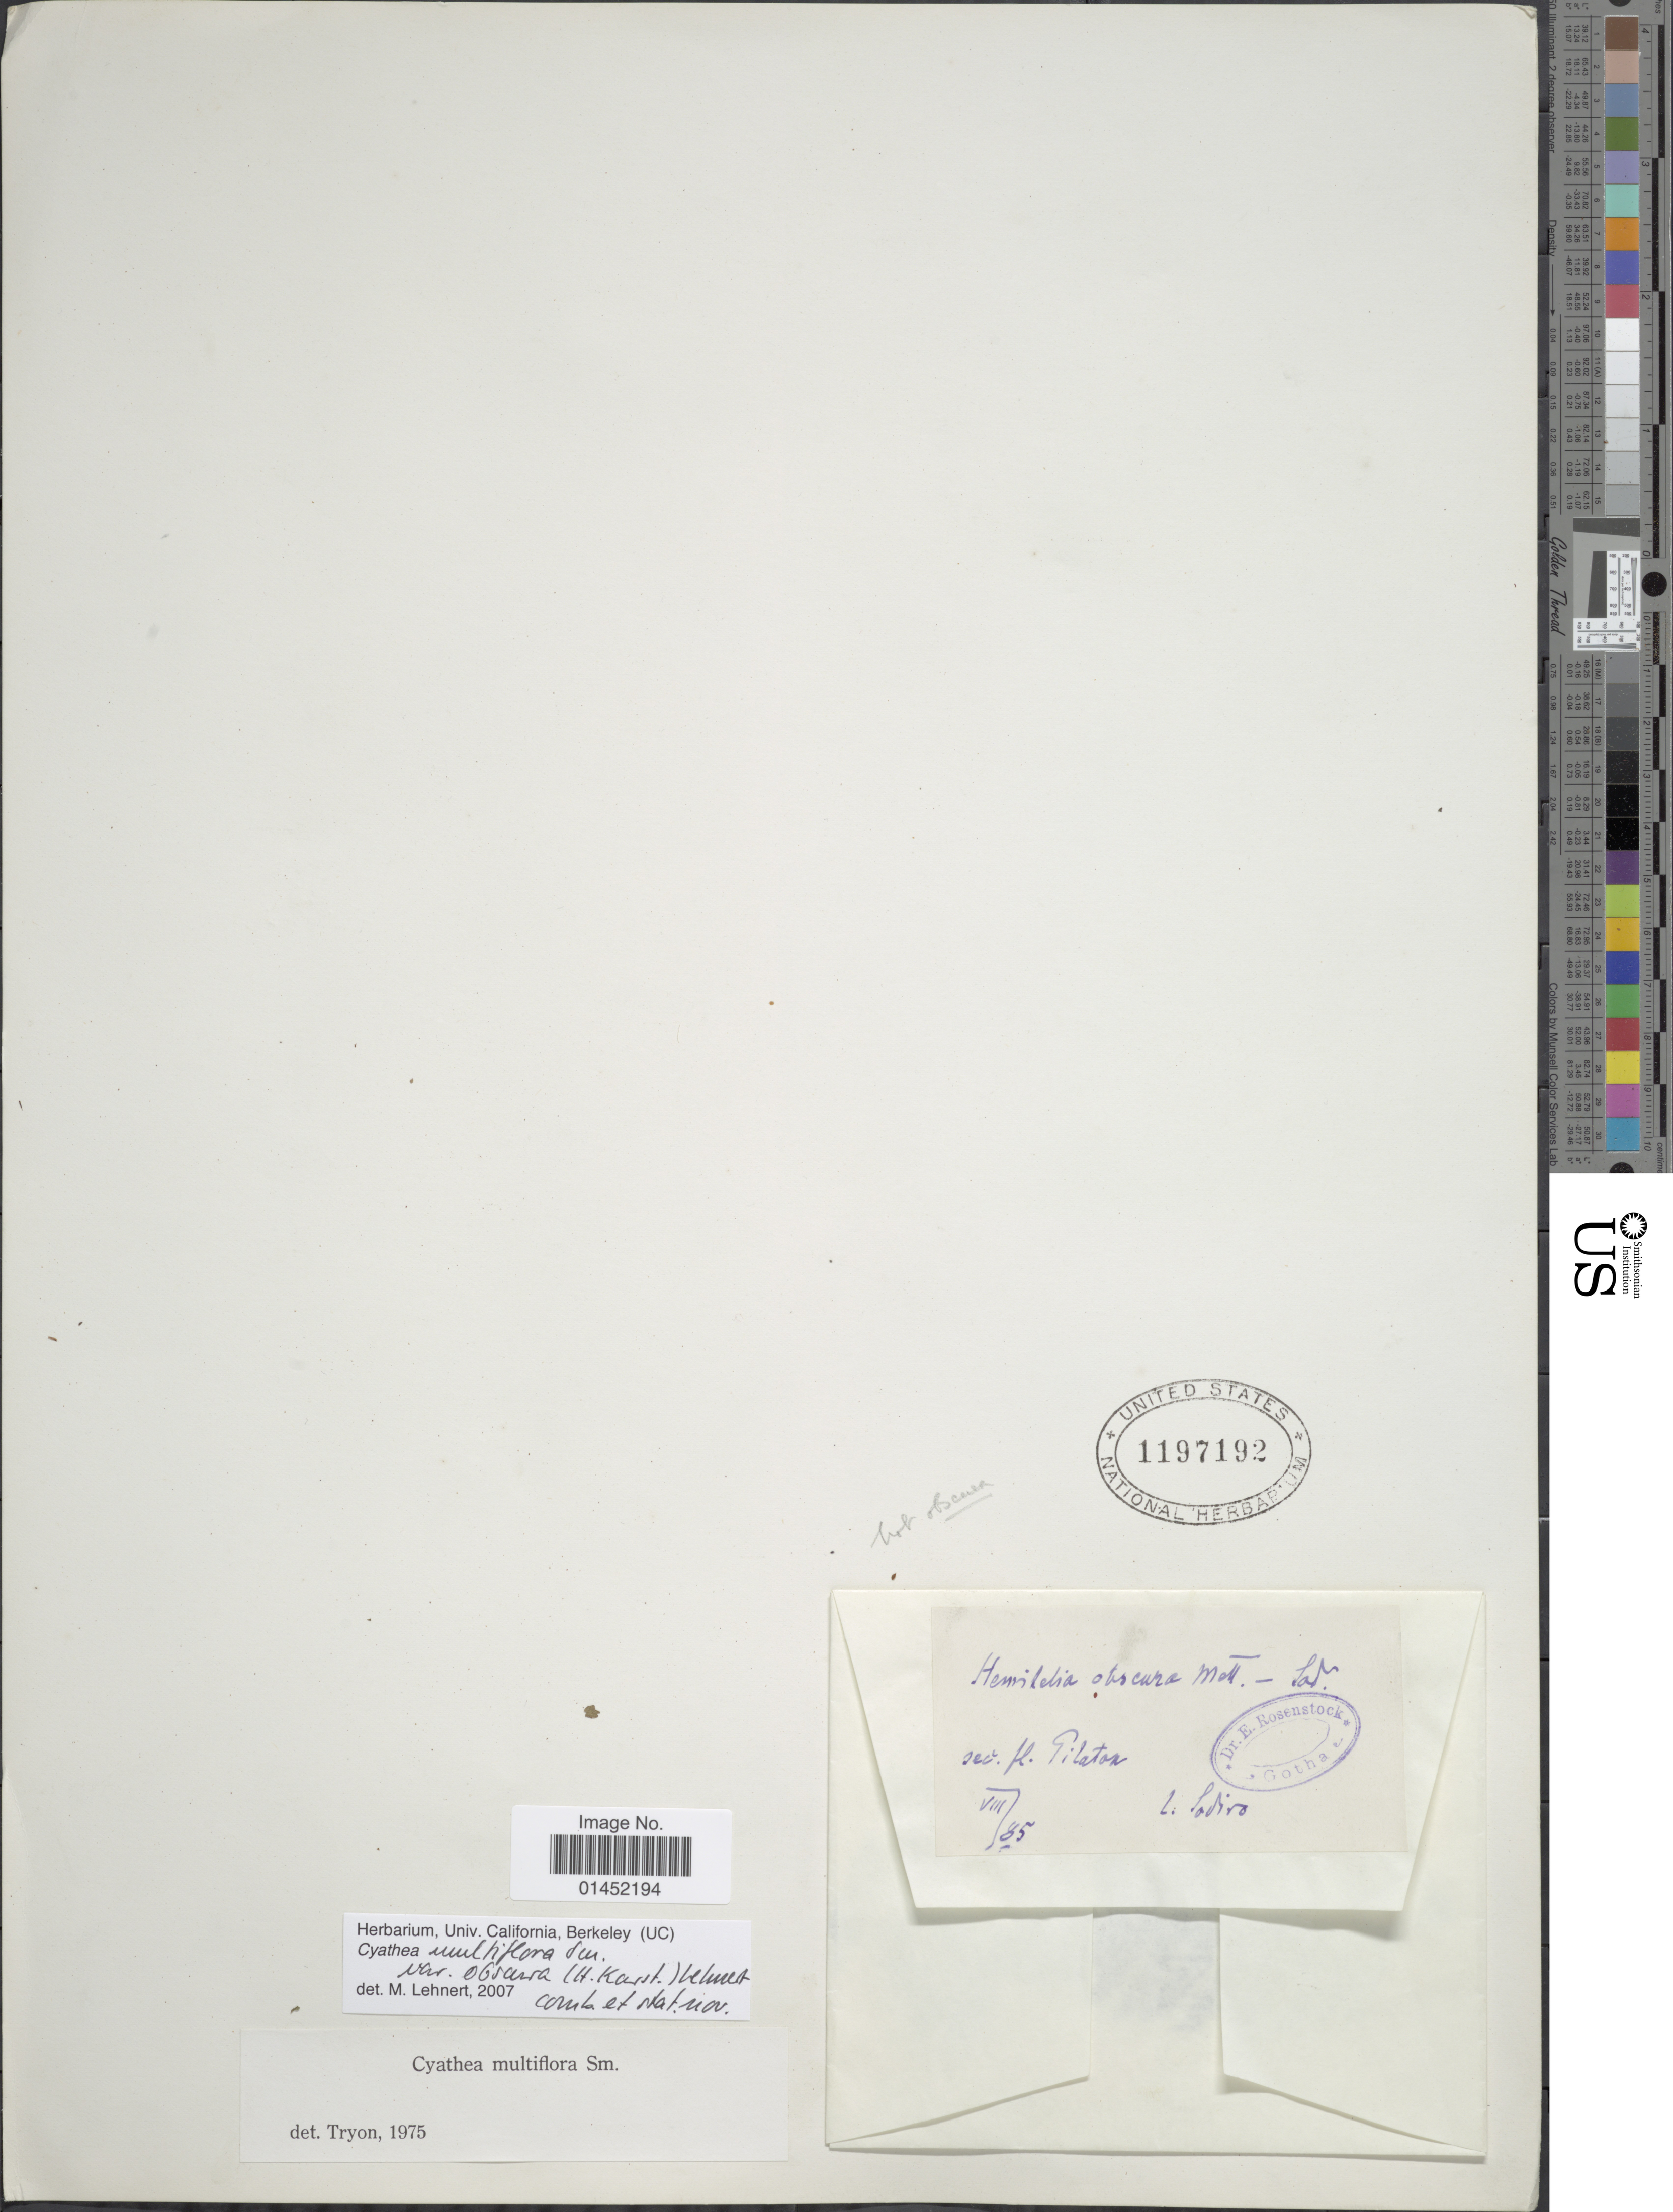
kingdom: Plantae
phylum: Tracheophyta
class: Polypodiopsida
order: Cyatheales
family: Cyatheaceae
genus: Cyathea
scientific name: Cyathea multiflora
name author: Sm.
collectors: Sodiro, --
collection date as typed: Transcribed d/m/y: /8/85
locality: Sec fl Pilatao [interpreted]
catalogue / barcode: US 1197192